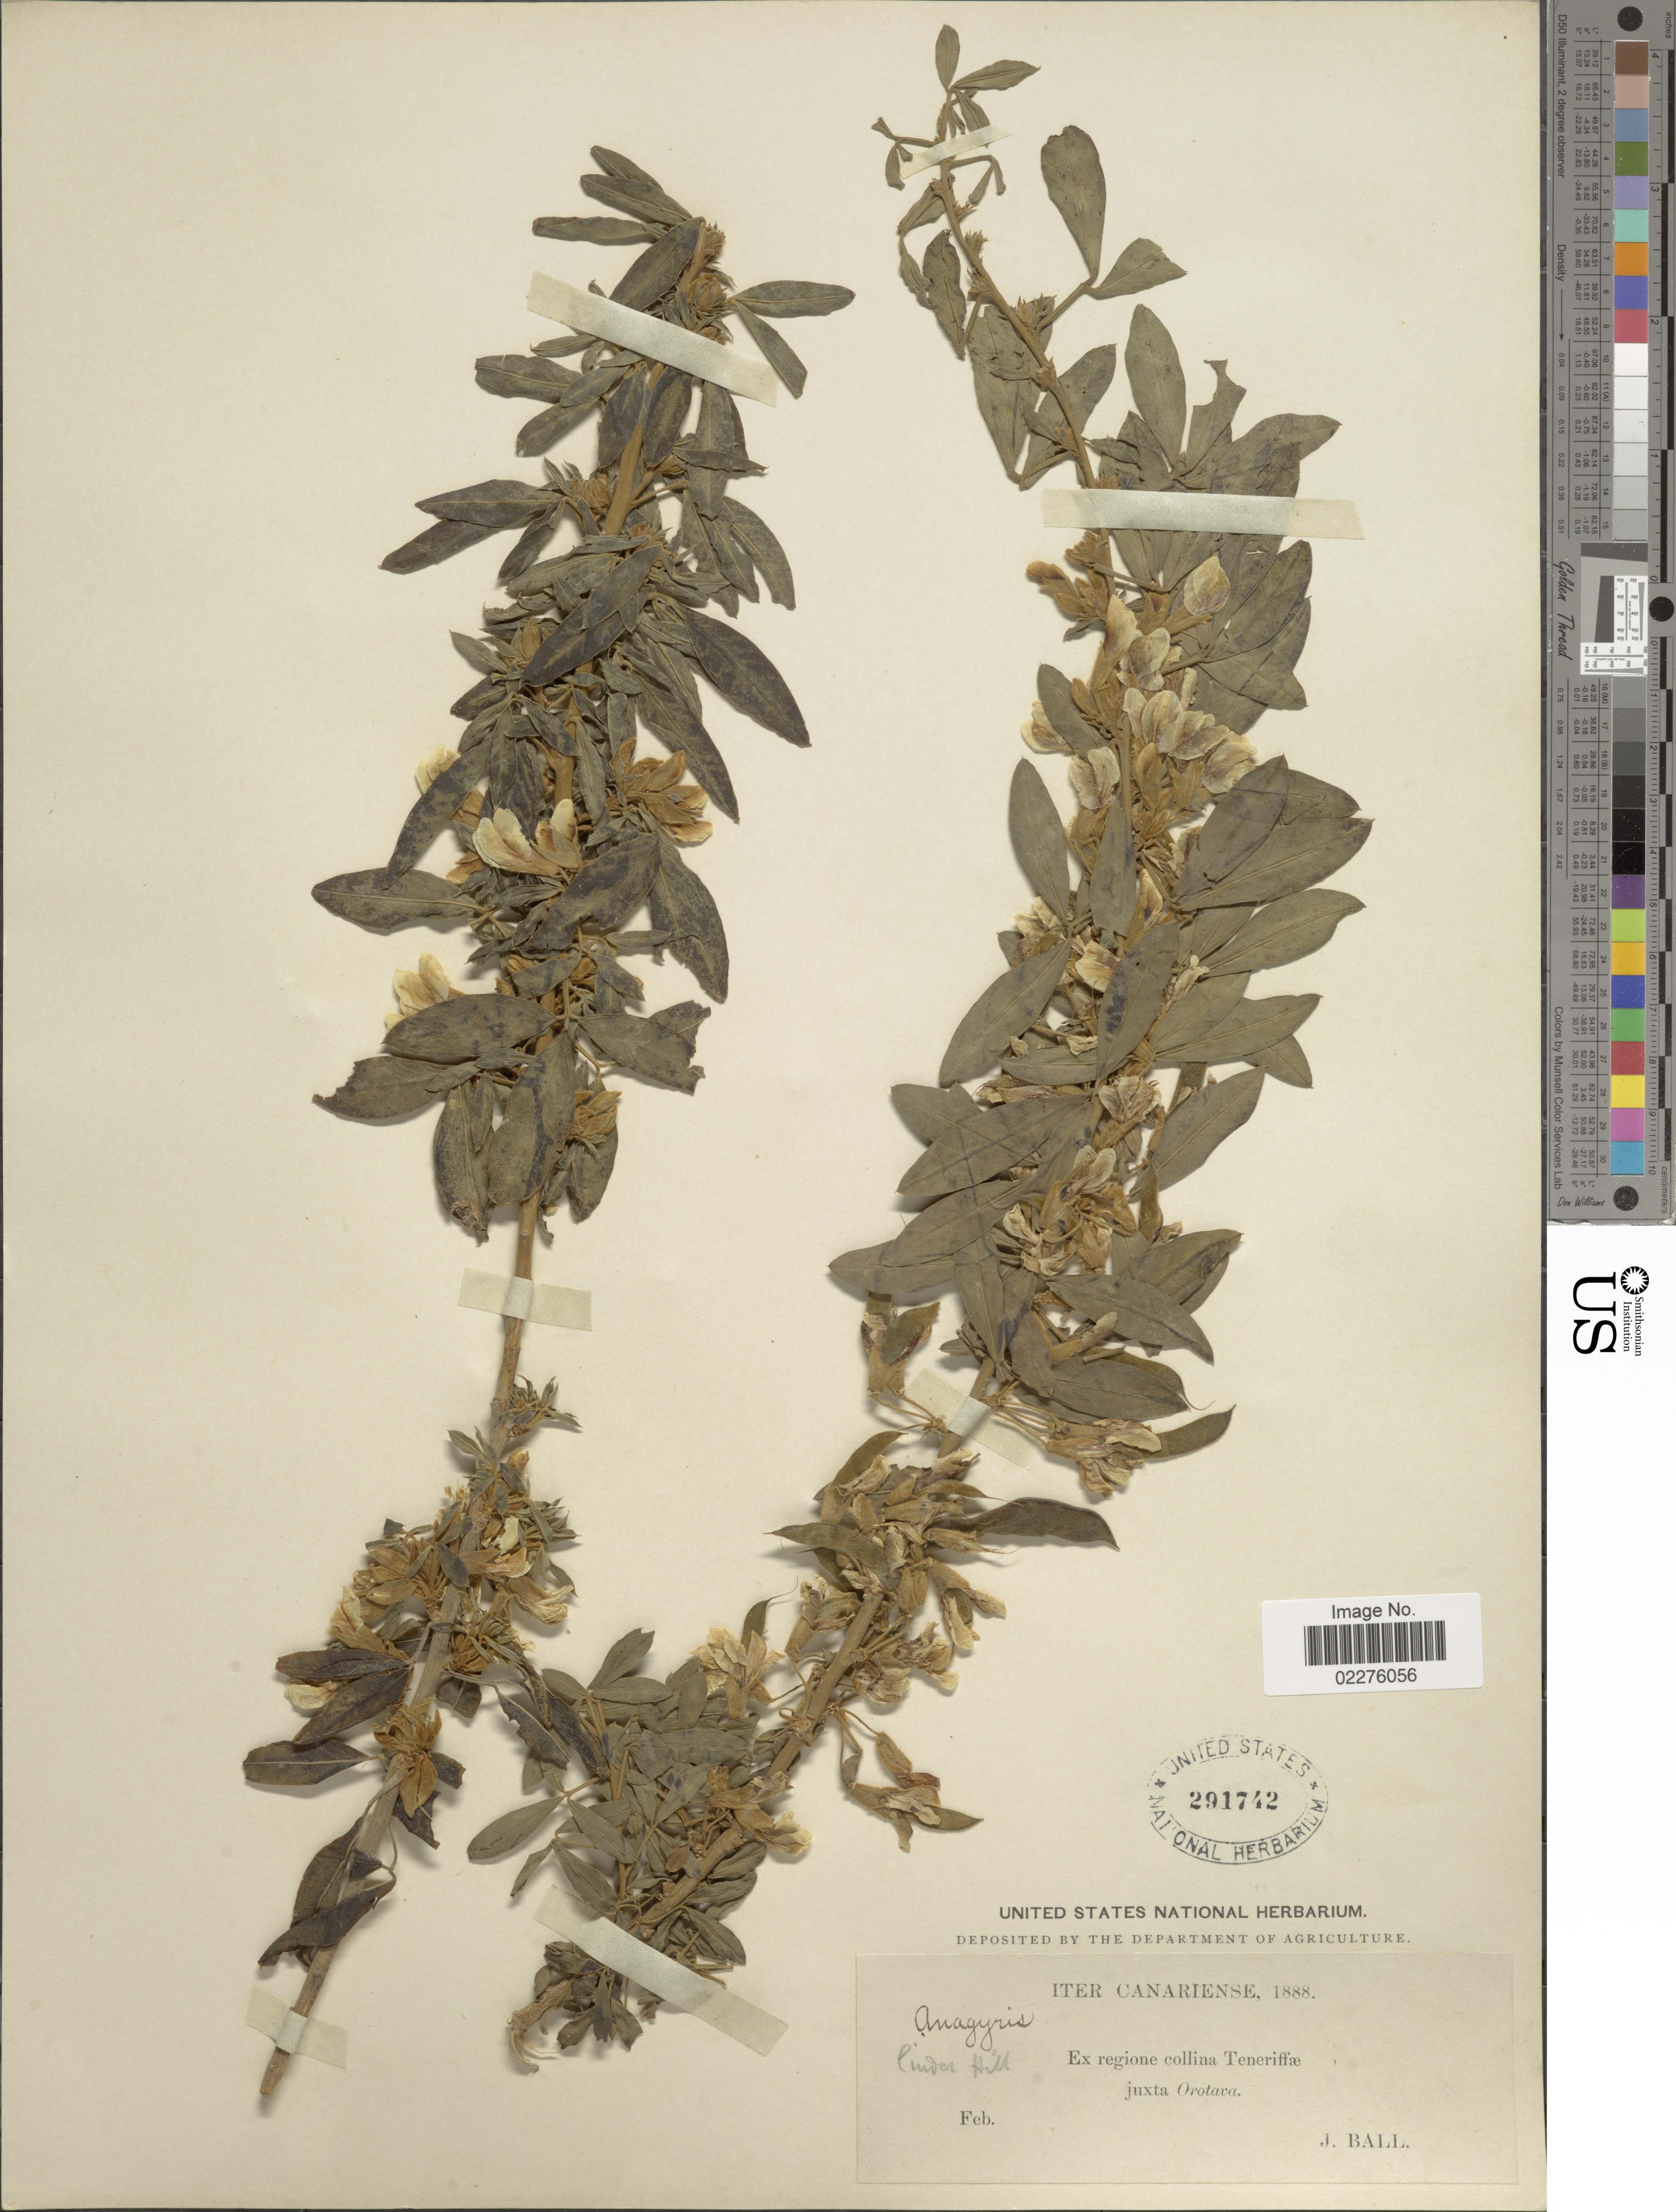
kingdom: Plantae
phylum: Tracheophyta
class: Magnoliopsida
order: Fabales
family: Fabaceae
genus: Anagyris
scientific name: Anagyris latifolia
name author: Willd. ex Brouss.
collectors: J. Ball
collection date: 1888-02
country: Spain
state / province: Canarias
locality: Cinder hill, Ex regione collina Teneriffæ juxta Orotava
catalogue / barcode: US 291742